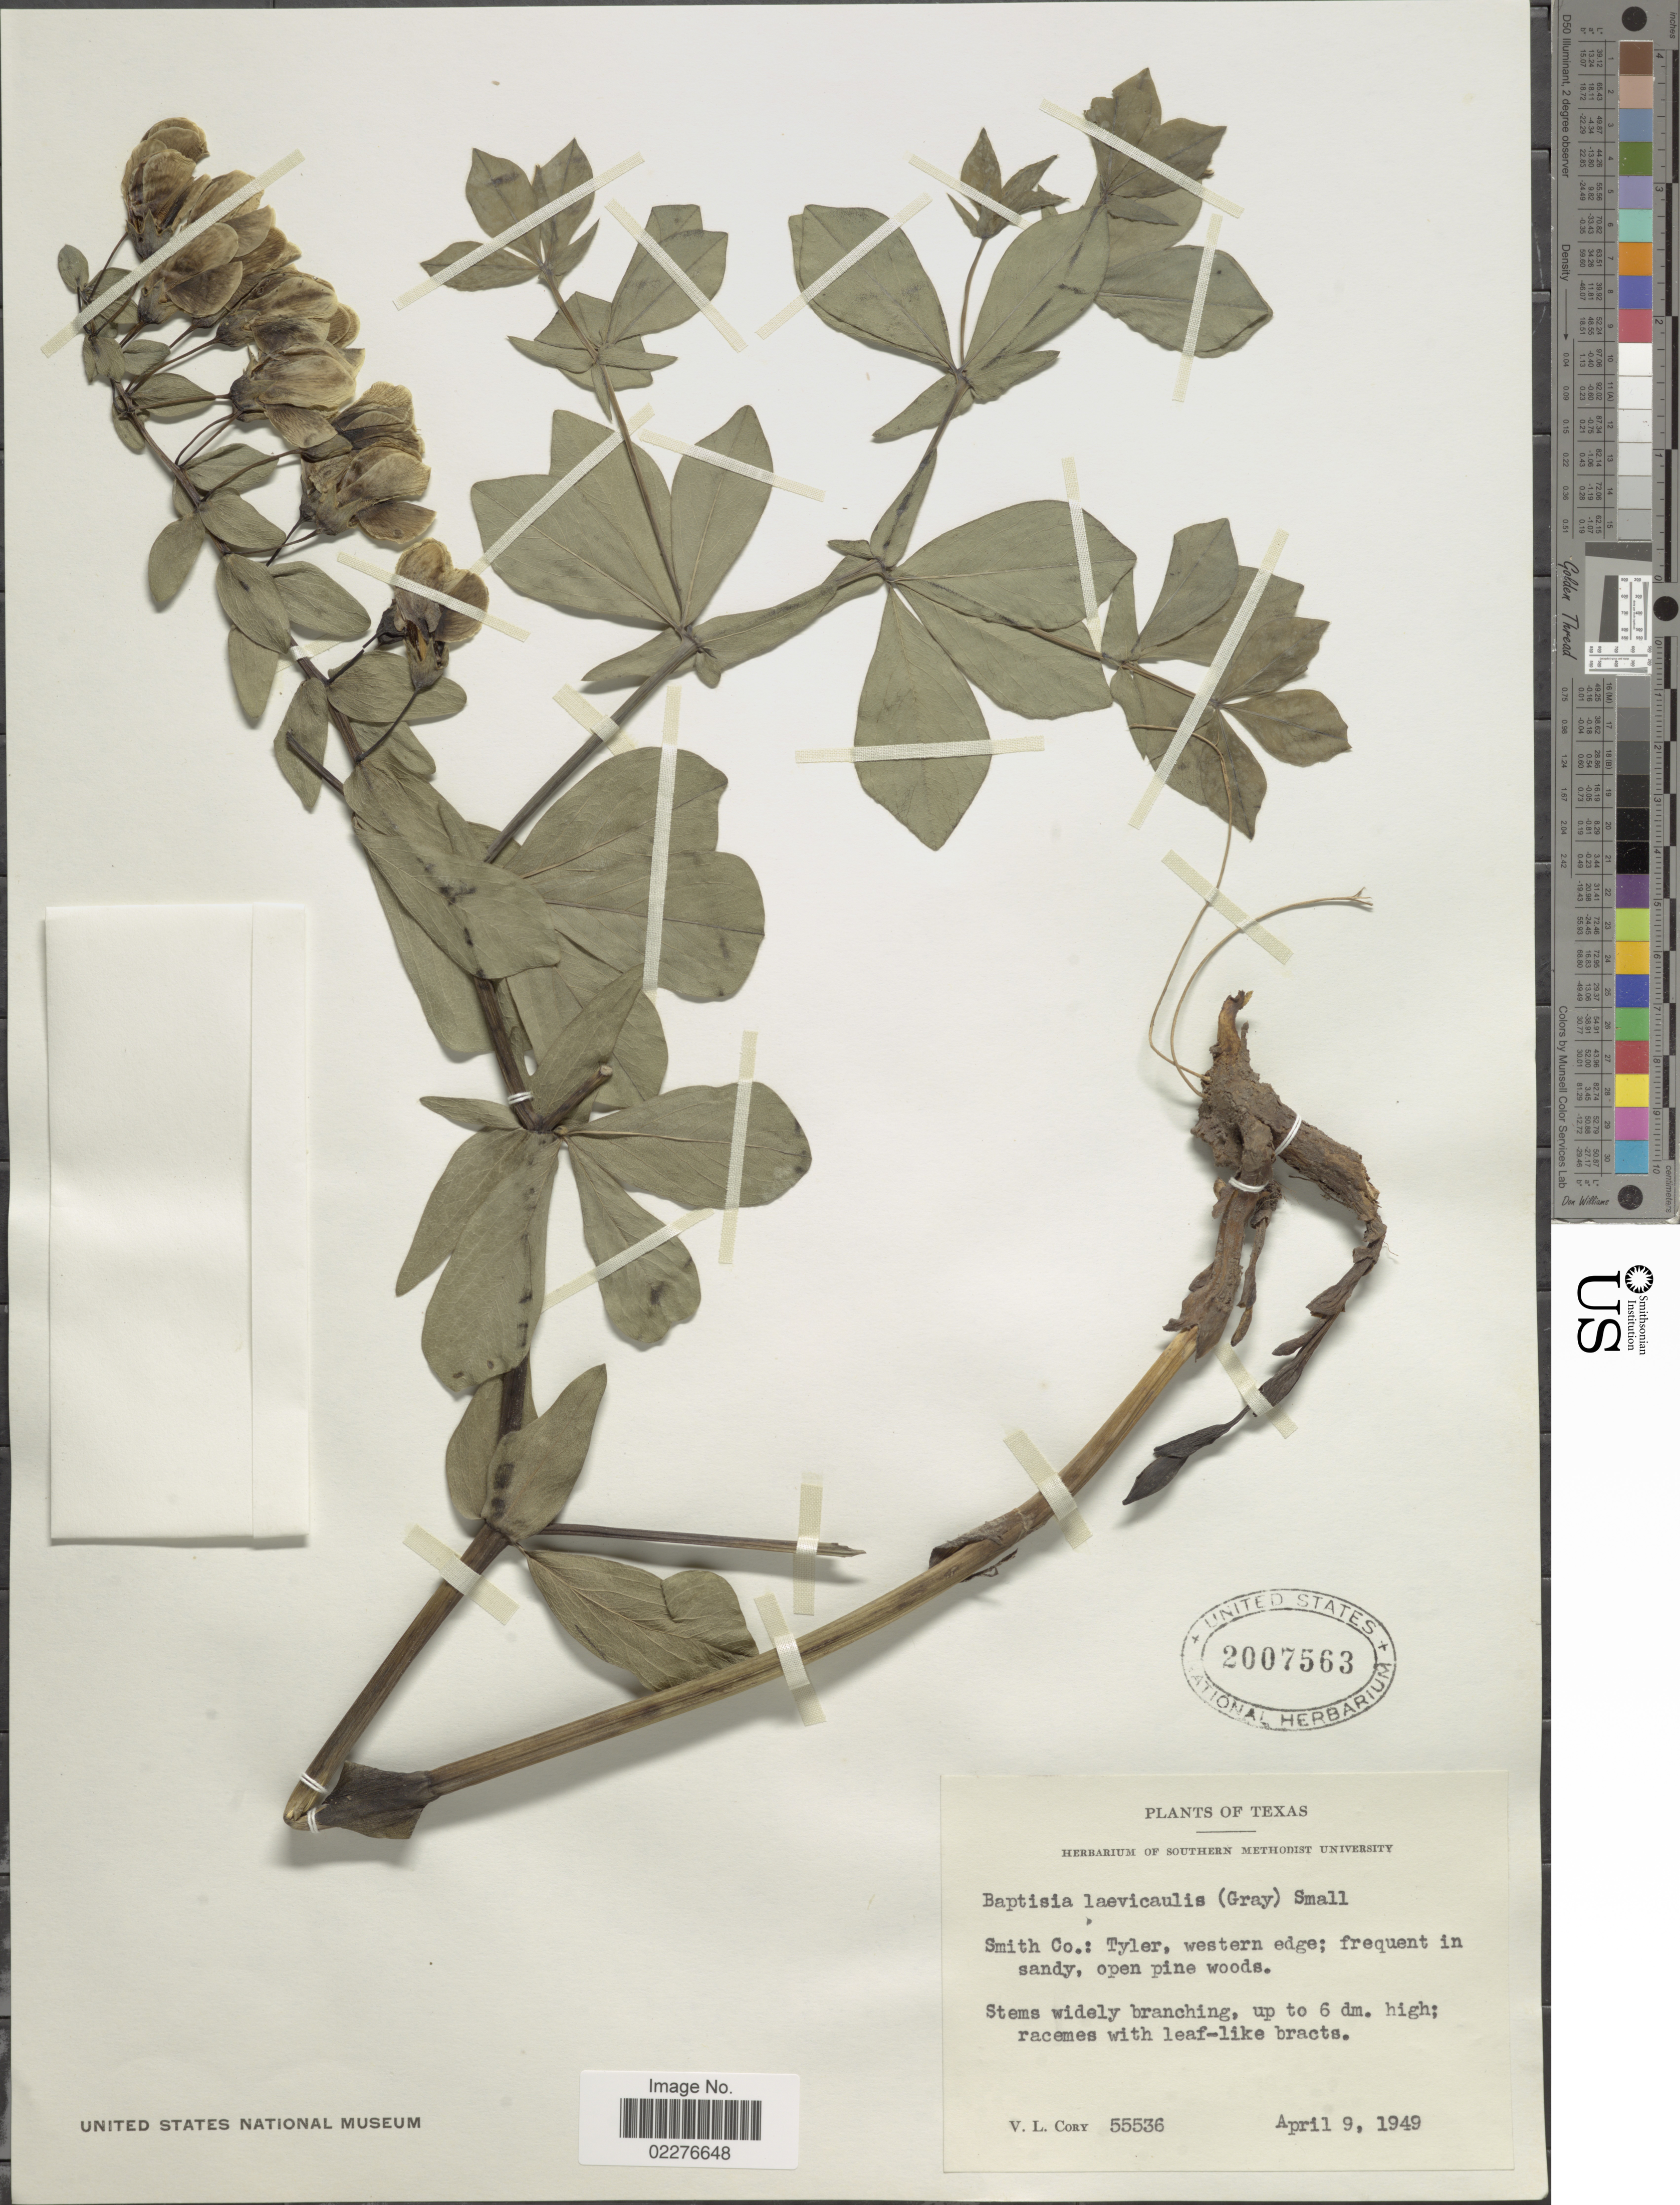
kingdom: Plantae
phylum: Tracheophyta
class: Magnoliopsida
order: Fabales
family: Fabaceae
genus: Baptisia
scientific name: Baptisia laevicaulis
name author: (Canby) Small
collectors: V. Cory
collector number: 55536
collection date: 1949-04-09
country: United States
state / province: Texas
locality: Smith Co: Tyler, western edge; frequent in sandy, open pine woods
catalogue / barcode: US 2007563